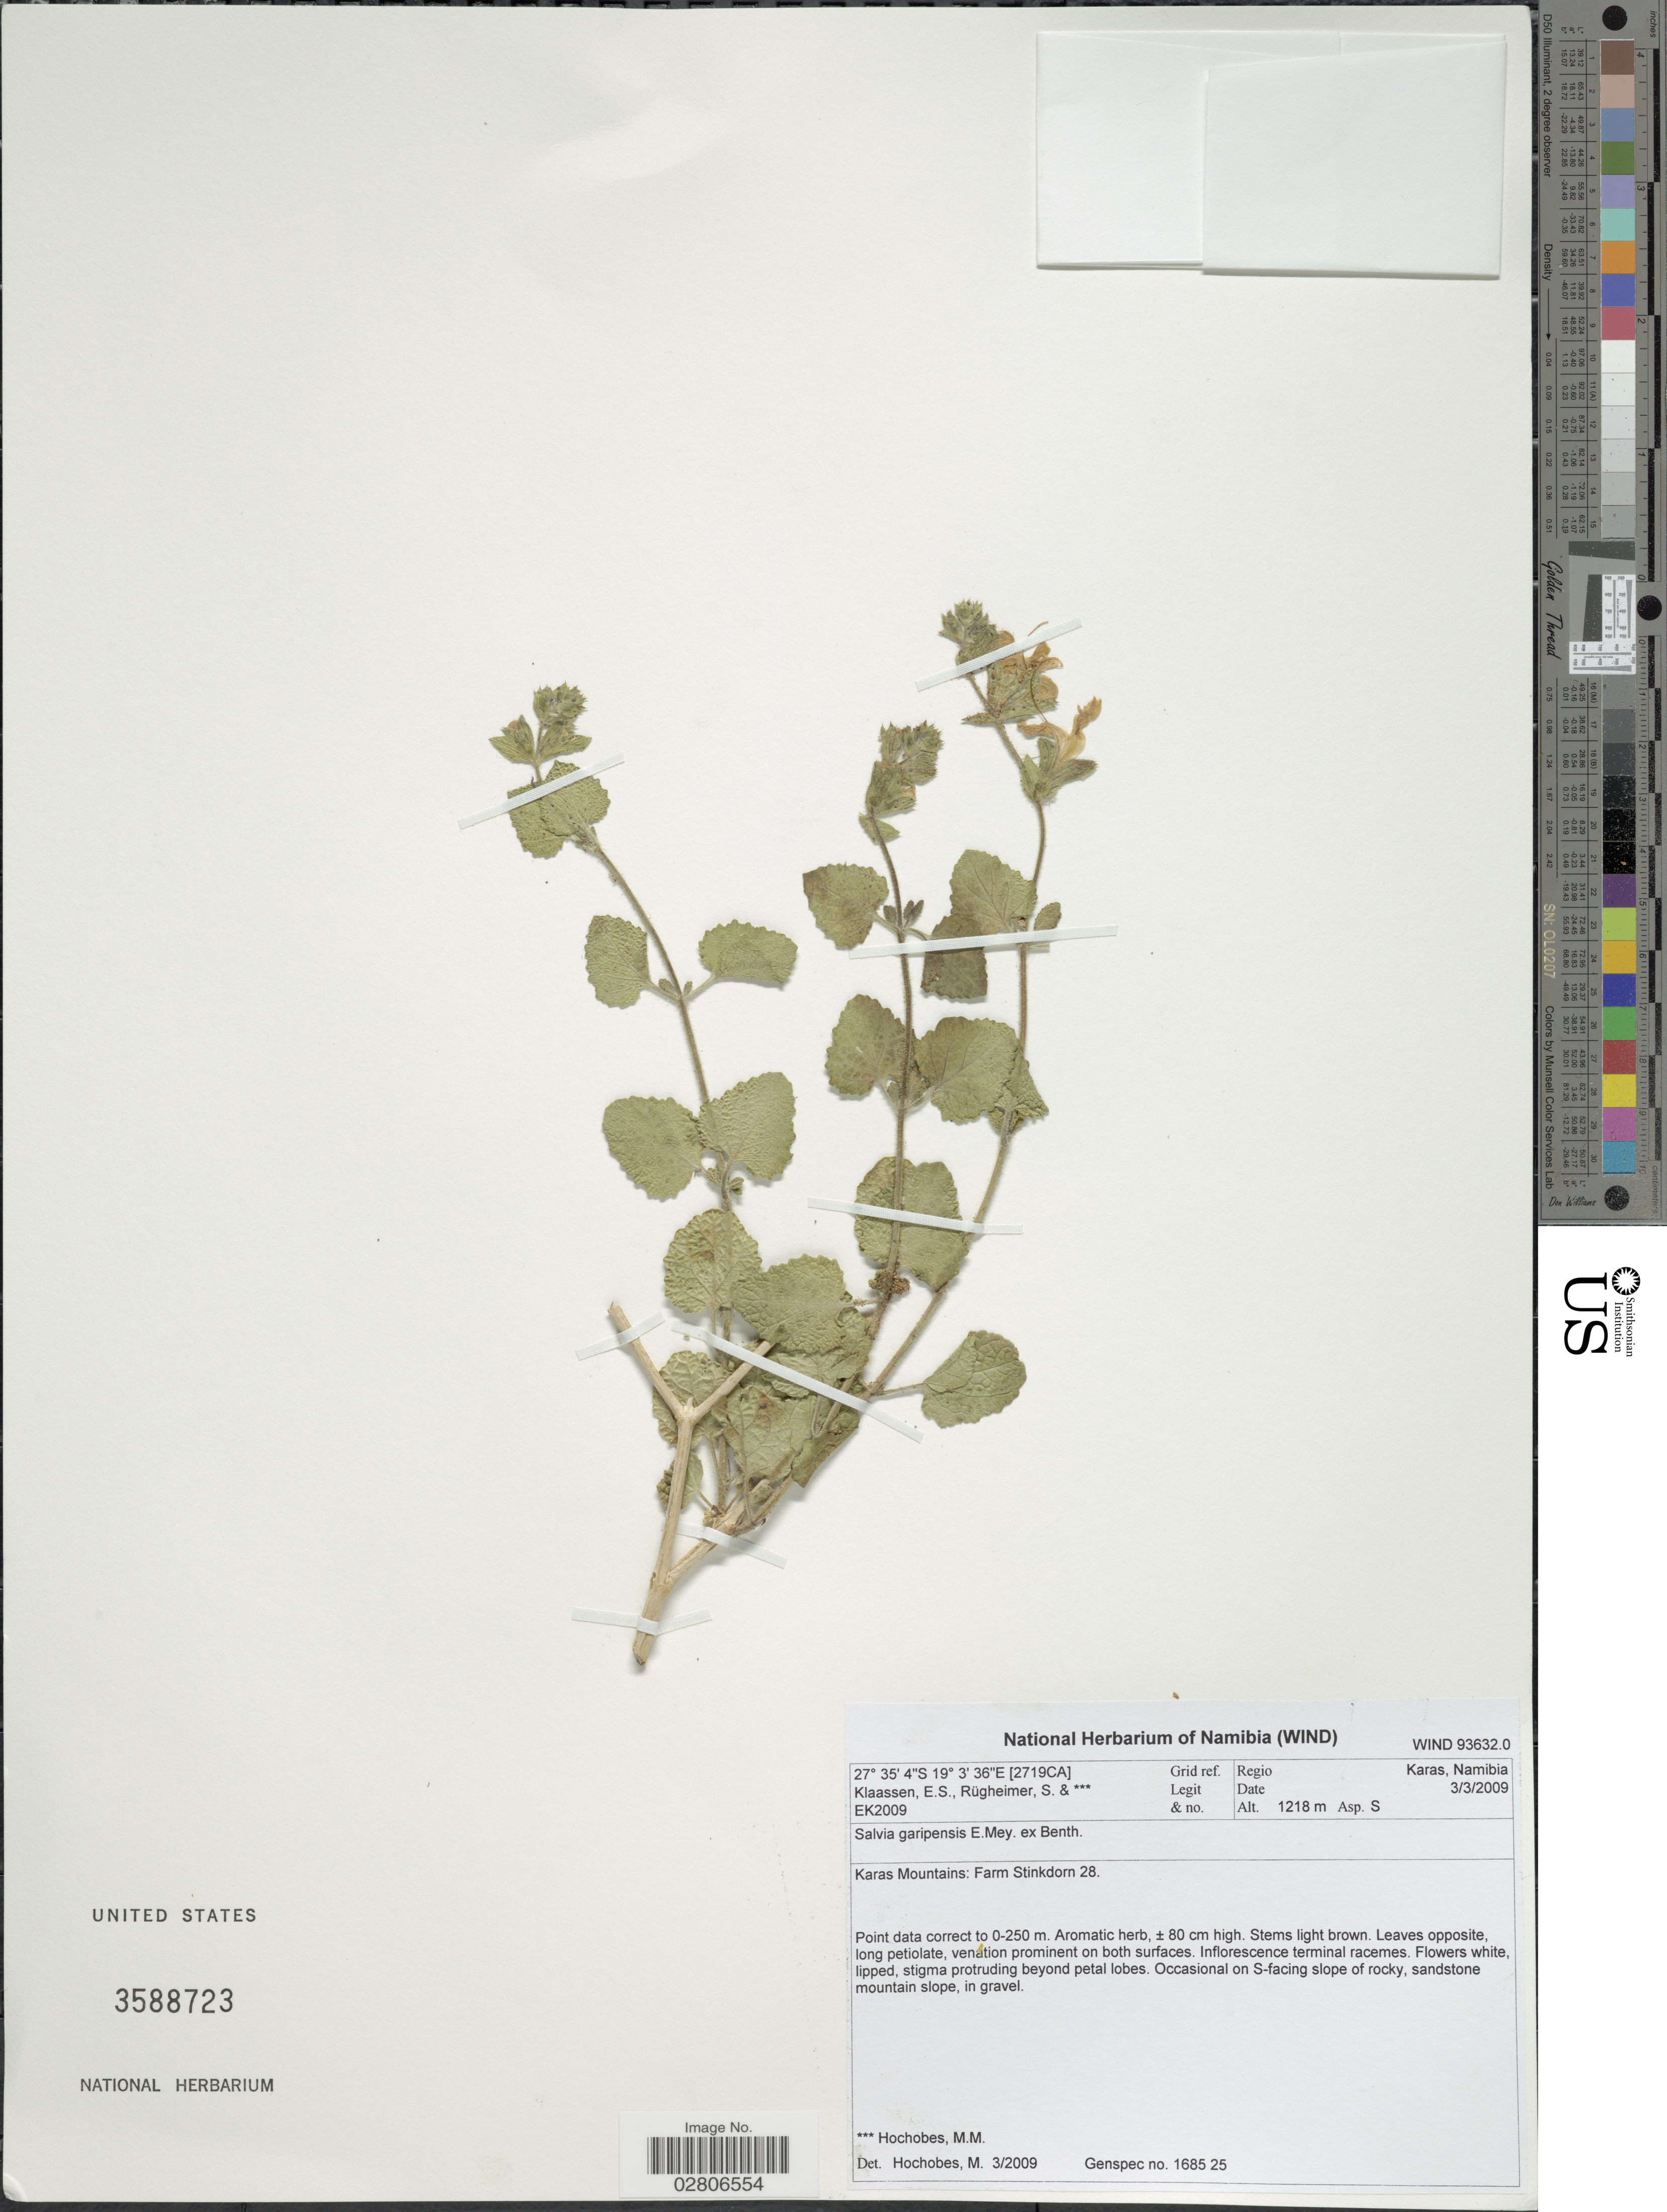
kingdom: Plantae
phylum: Tracheophyta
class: Magnoliopsida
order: Lamiales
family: Lamiaceae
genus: Salvia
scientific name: Salvia garipensis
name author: E. Mey. ex Benth.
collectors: E. S. Klaassen, S. Rugheimer & M. Hochobes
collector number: EK2009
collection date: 2009-03-03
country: Namibia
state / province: Karas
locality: [2719CA] Grid ref. Regio Karas, Karas Mountains: Farm Stinkdorn 28.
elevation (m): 1218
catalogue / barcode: US 3588723